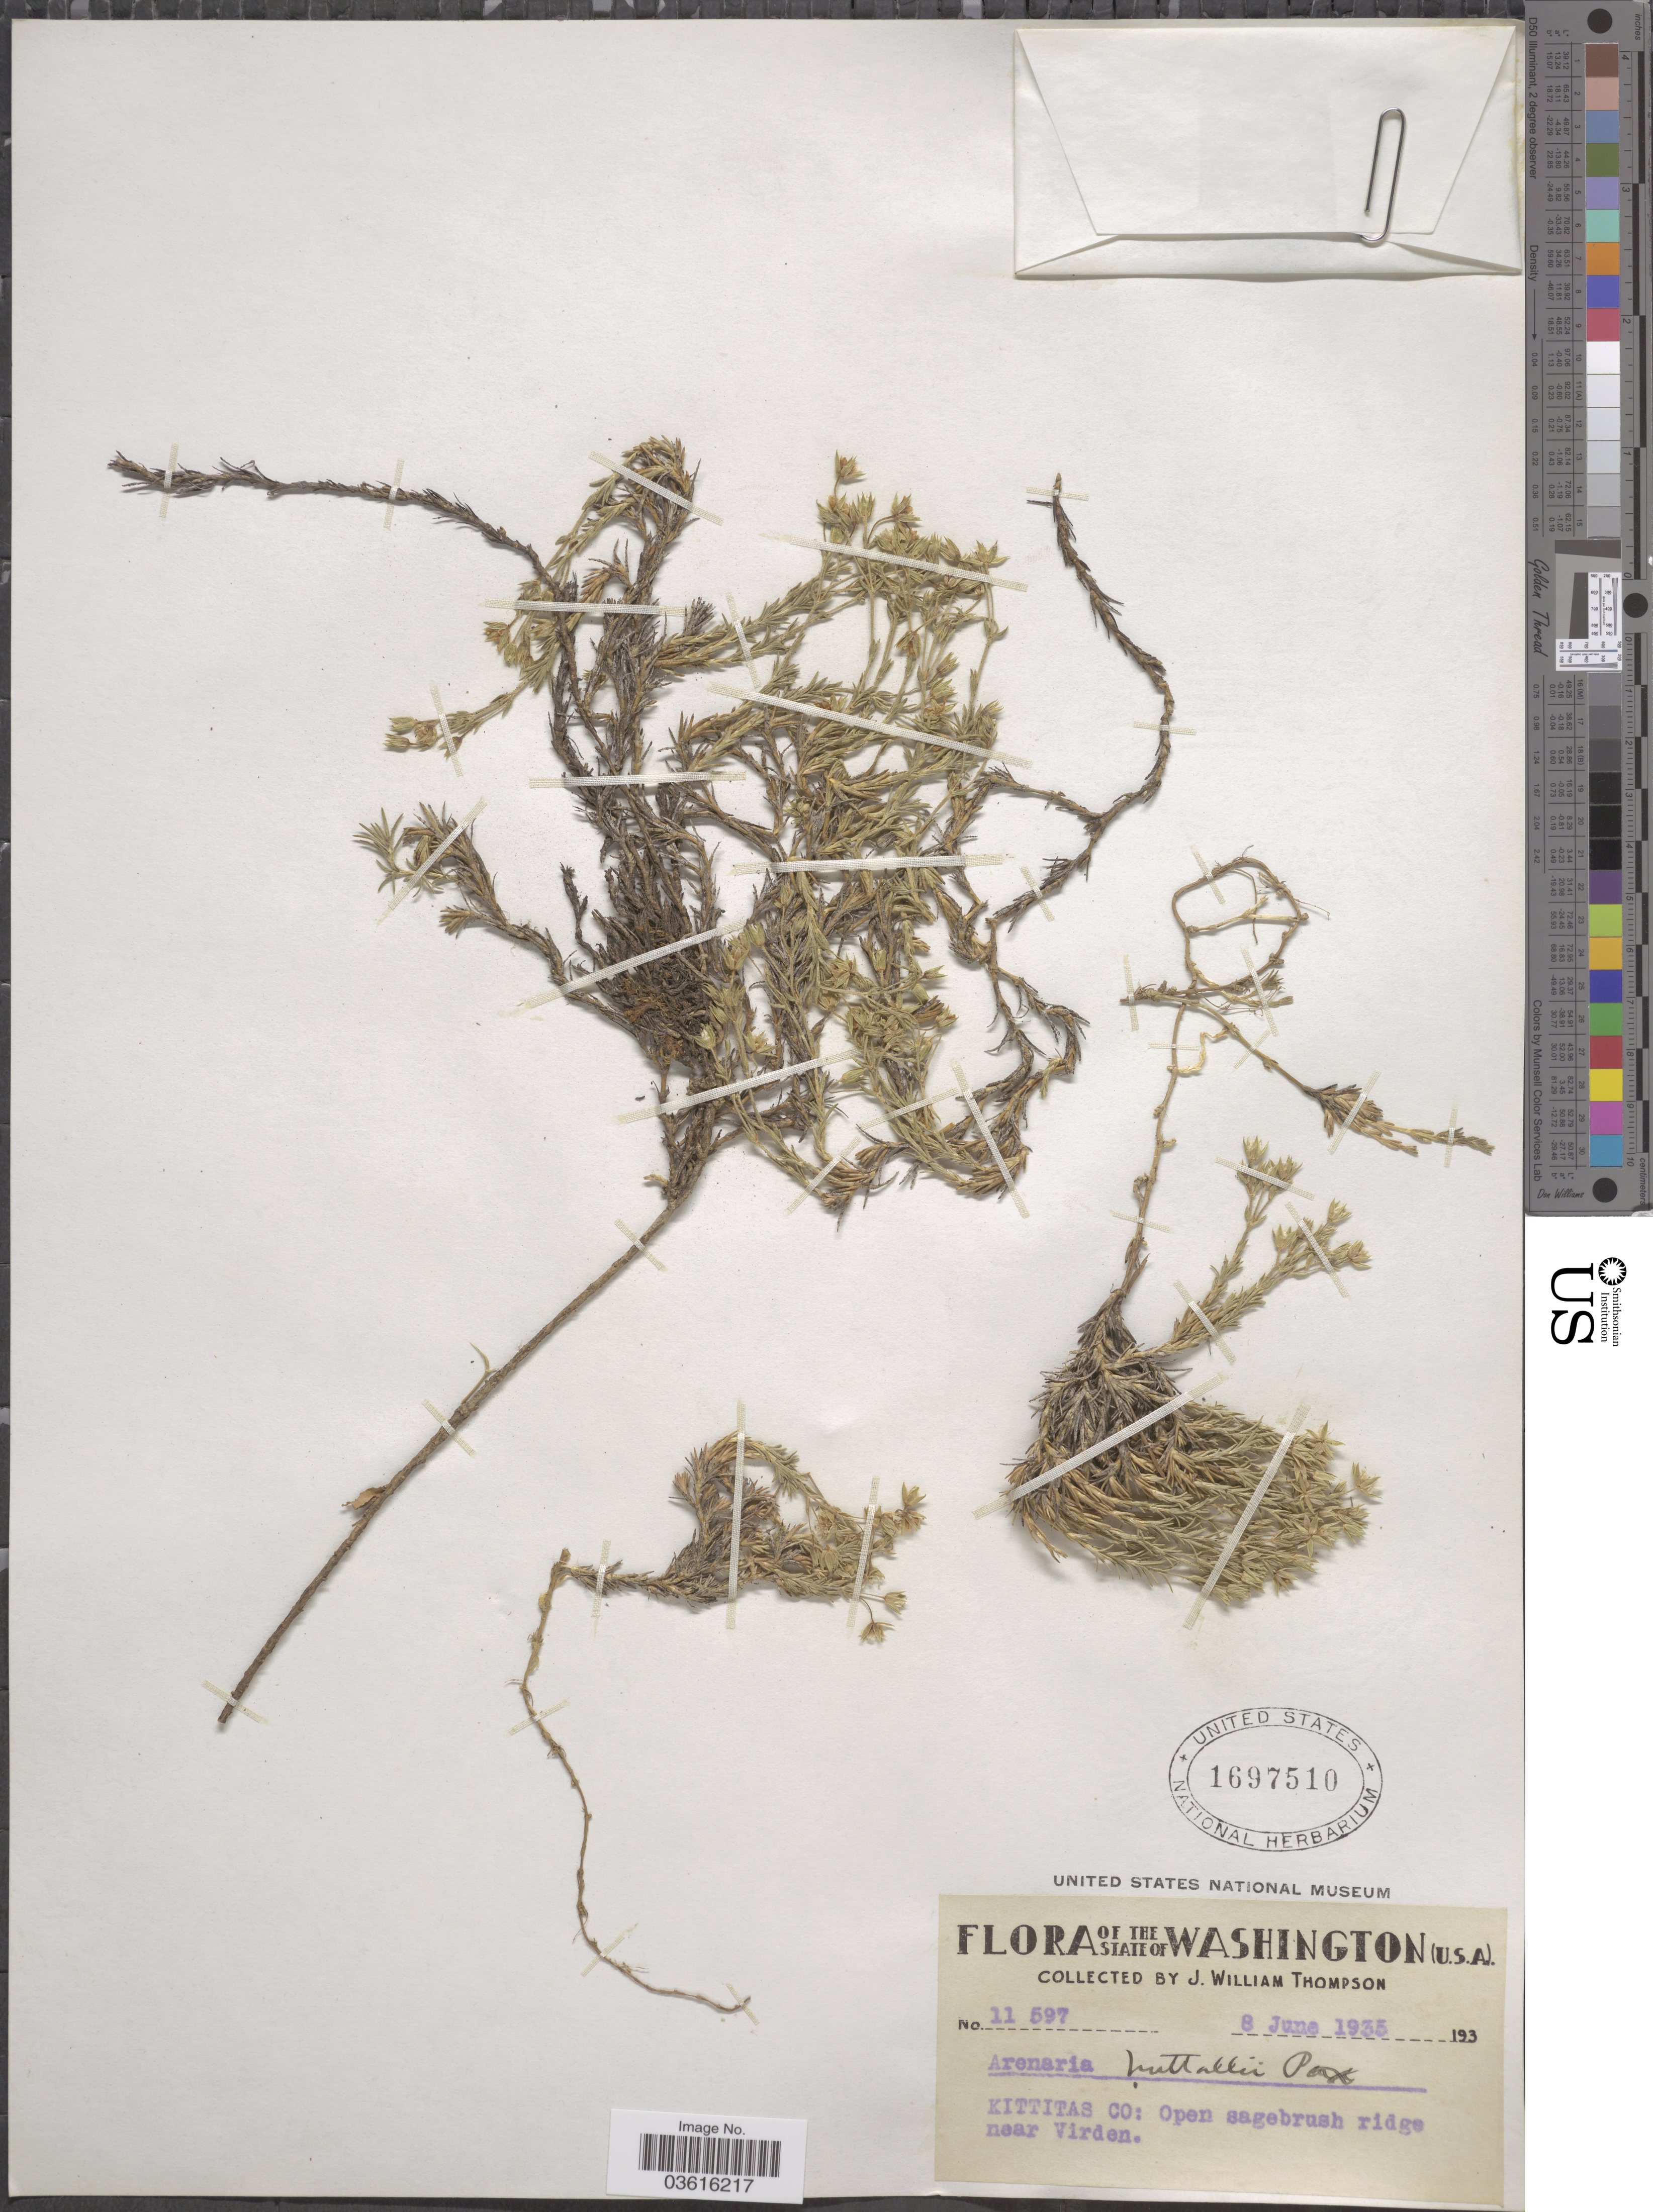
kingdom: Plantae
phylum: Tracheophyta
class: Magnoliopsida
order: Caryophyllales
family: Caryophyllaceae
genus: Minuartia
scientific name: Minuartia nuttallii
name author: (Pax) Briq.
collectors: J. W. Thompson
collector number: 11597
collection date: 1935-06-08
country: United States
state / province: Washington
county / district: Kittitas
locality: Kittitas Co: Open sagebrush ridge near Virden.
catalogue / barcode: US 1697510